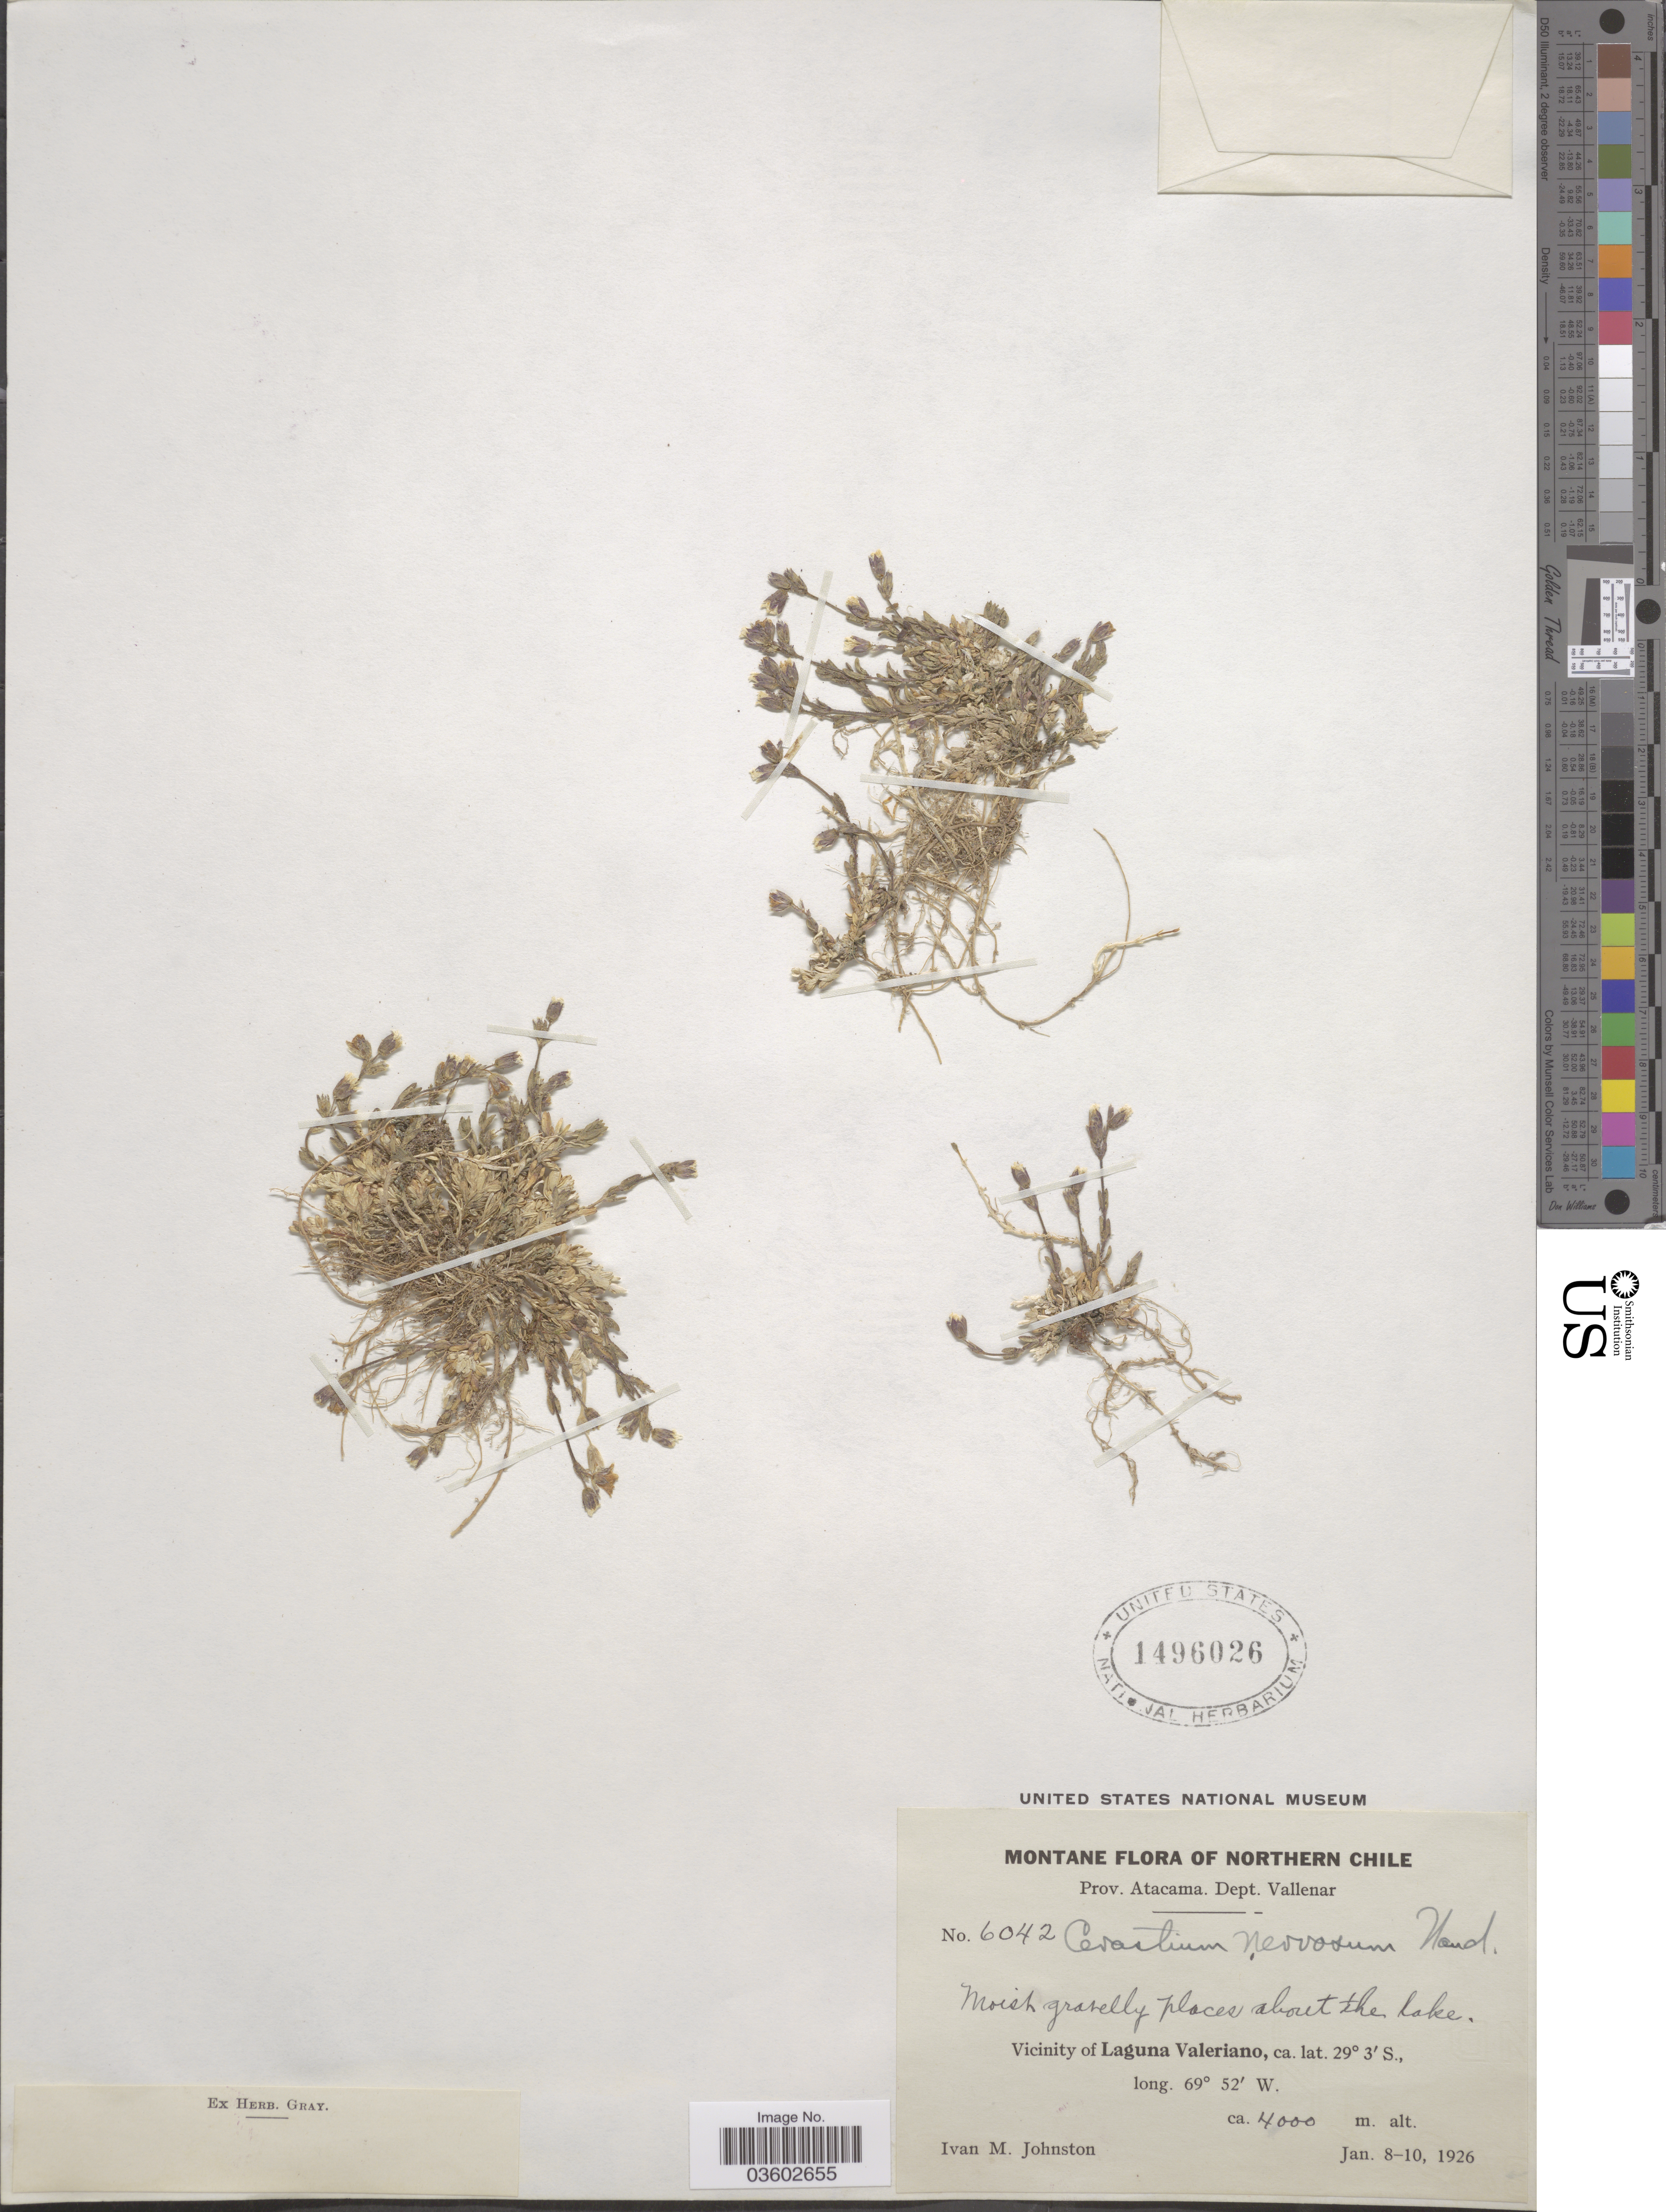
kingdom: Plantae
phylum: Tracheophyta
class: Magnoliopsida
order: Caryophyllales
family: Caryophyllaceae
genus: Cerastium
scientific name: Cerastium nervosum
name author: Gay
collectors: I.M. Johnston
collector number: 6042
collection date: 1926-01-08/1926-01-10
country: Chile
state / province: Atacama (III)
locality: Northern Chile. Prov. Atacama. Dept. Vallenar. Vicinity of Laguna Valeriano.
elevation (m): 4000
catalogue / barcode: US 1496026